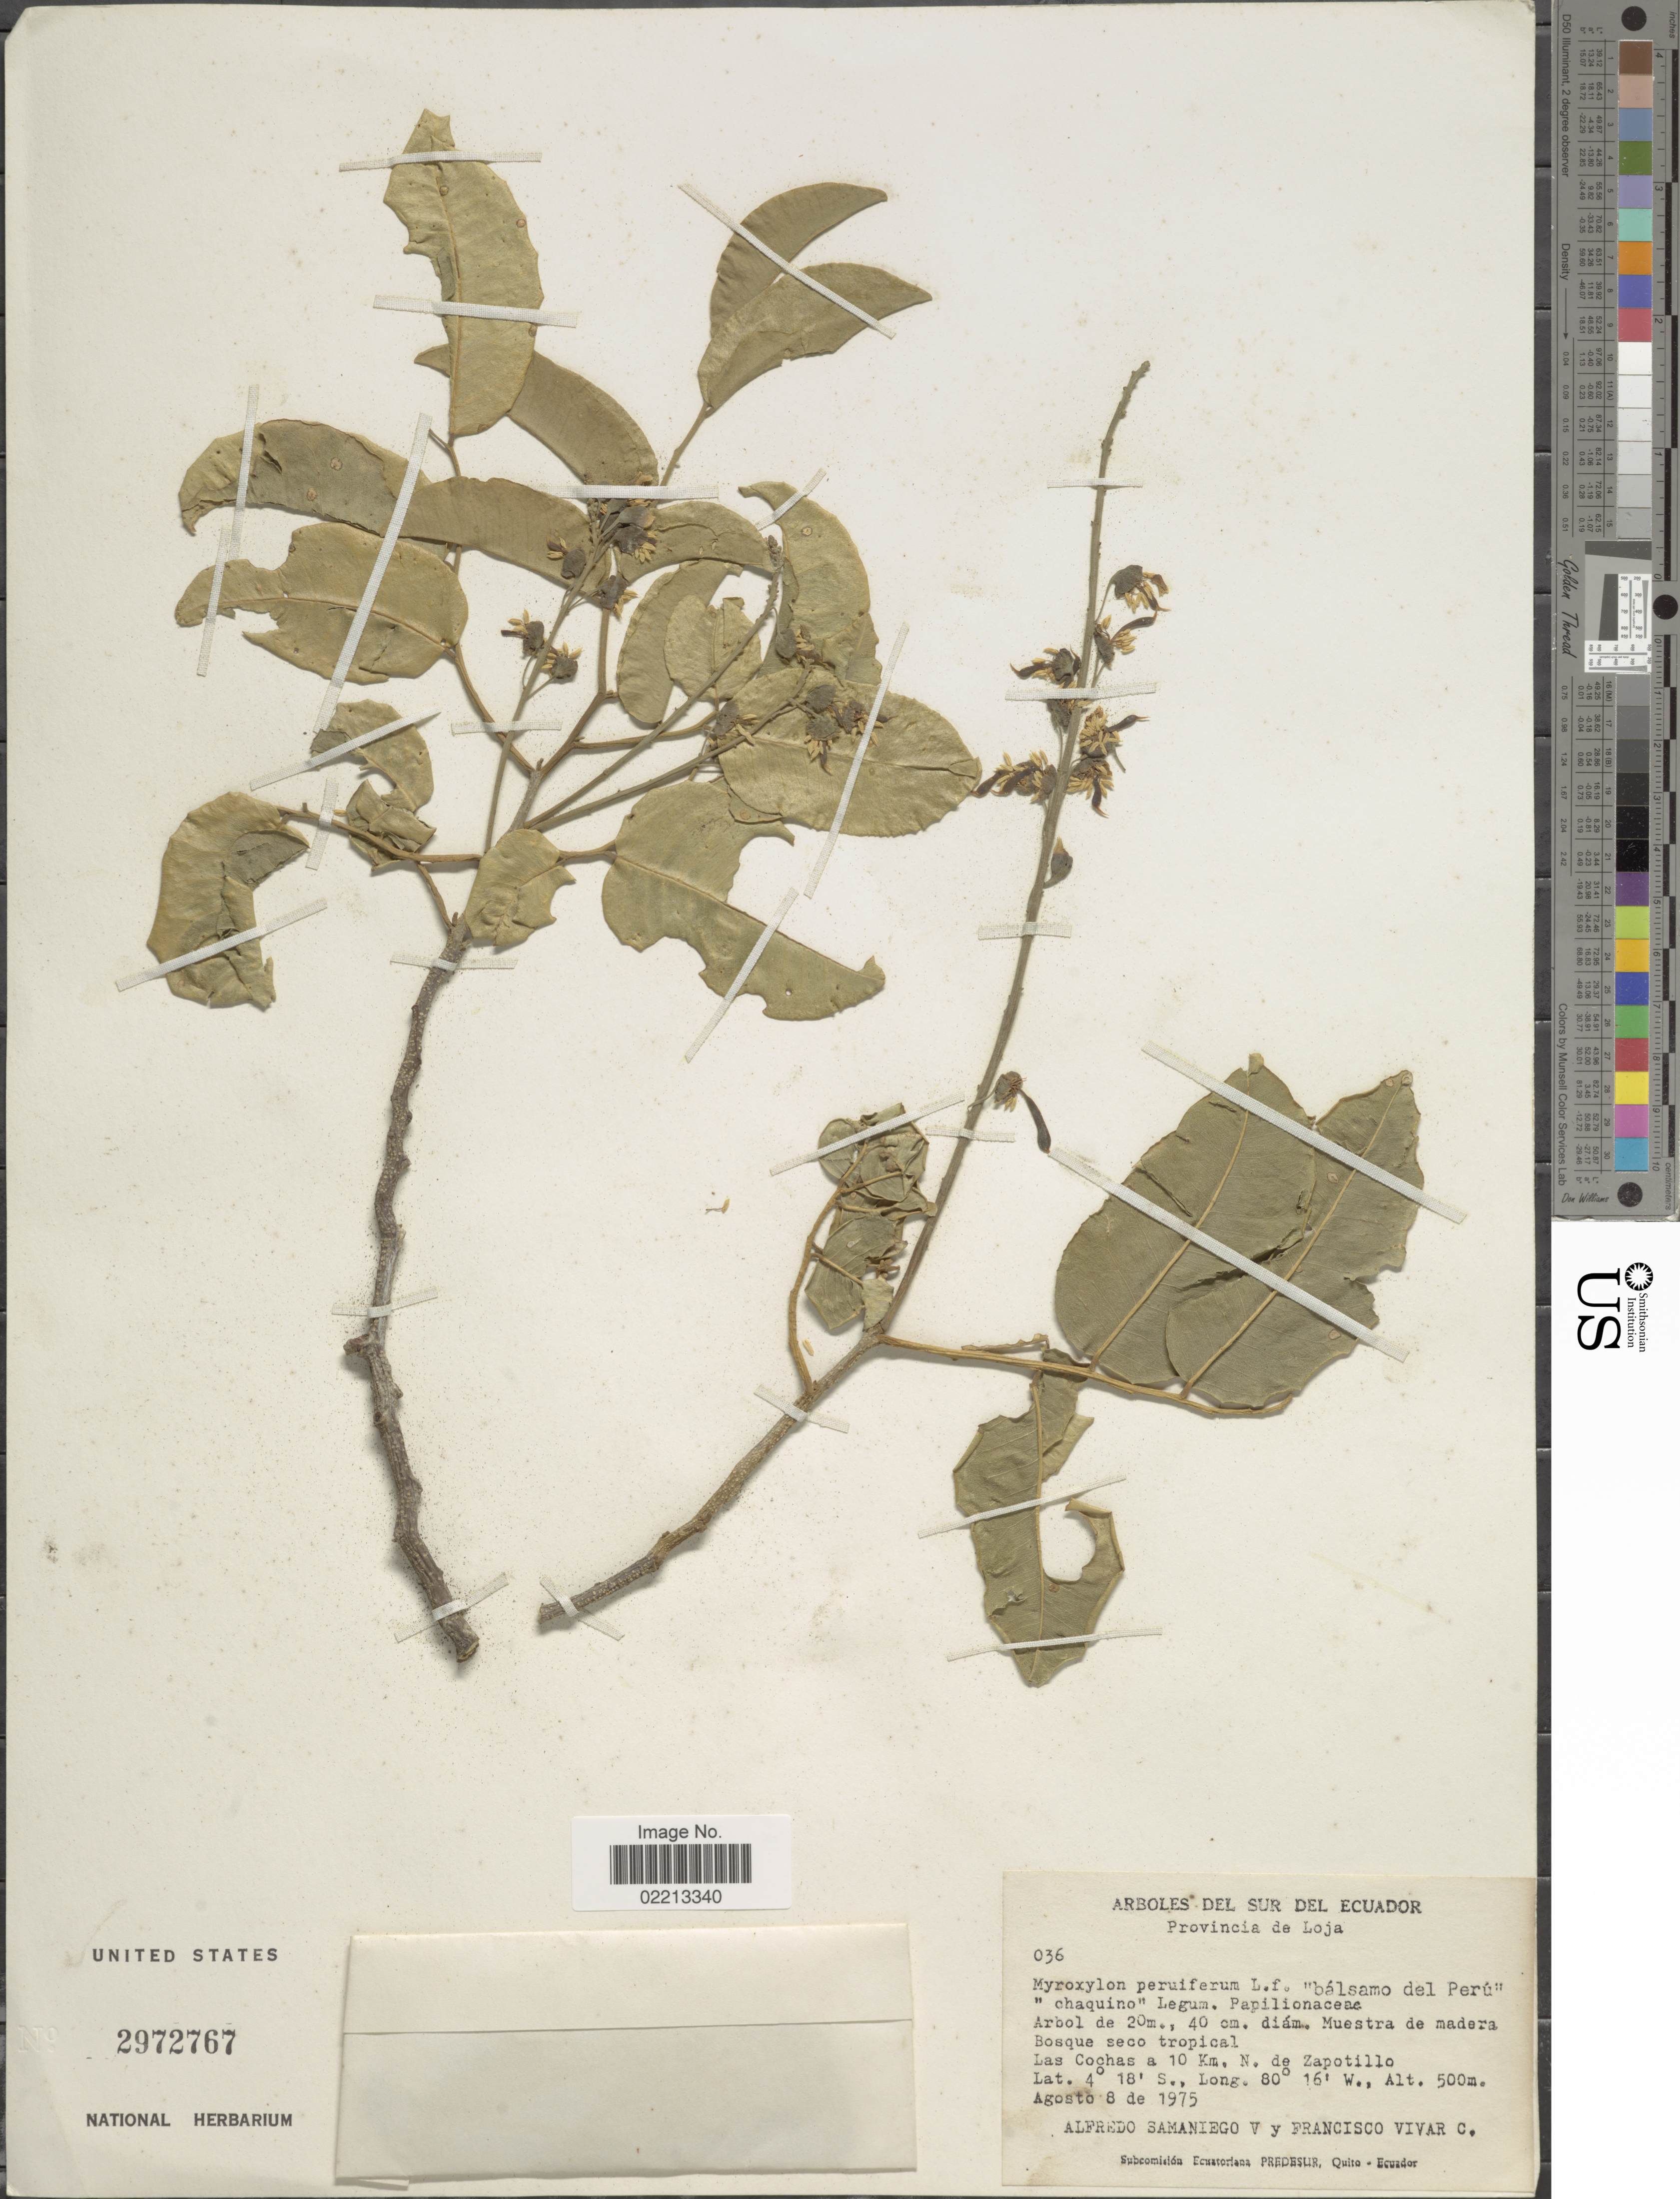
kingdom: Plantae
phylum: Tracheophyta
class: Magnoliopsida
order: Fabales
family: Fabaceae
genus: Myroxylon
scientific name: Myroxylon peruiferum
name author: L. f.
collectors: A. V. Samaniego & F. A. Vivar C.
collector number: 036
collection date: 1975-08-08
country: Ecuador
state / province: Loja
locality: Las Cochas a 10 km. N. de Zapotillo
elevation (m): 500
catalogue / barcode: US 2972767